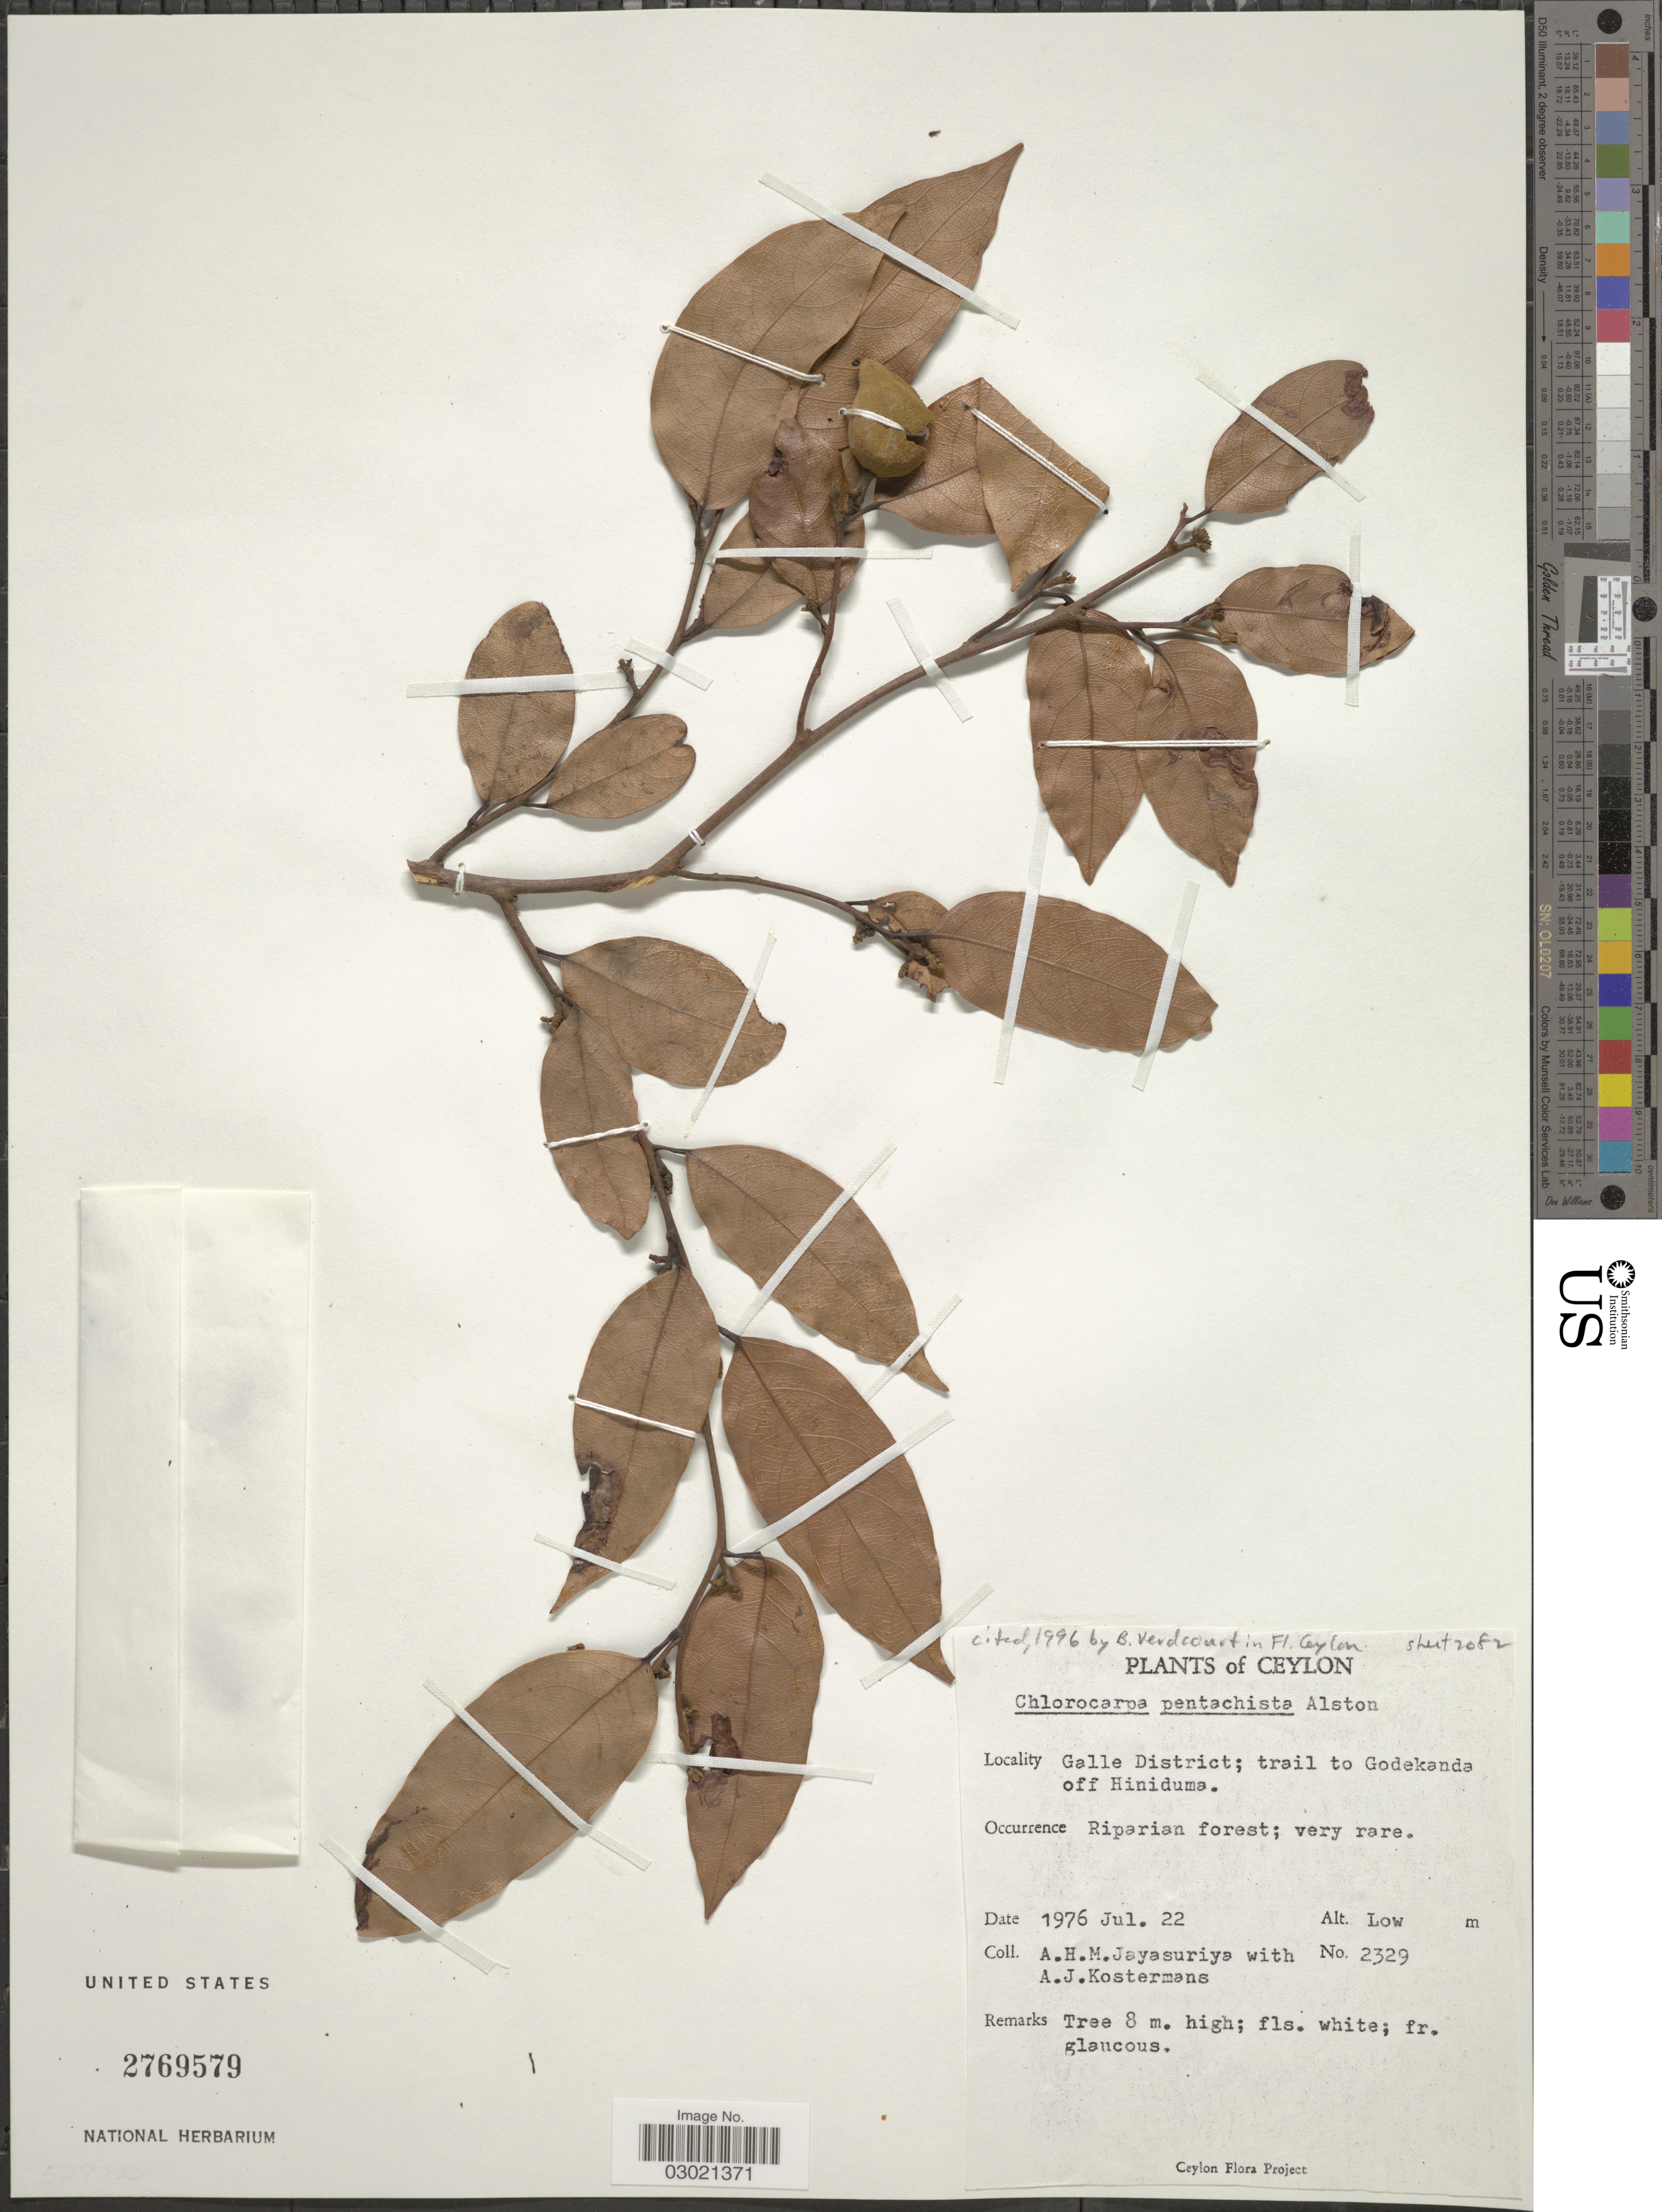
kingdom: Plantae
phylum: Tracheophyta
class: Magnoliopsida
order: Malpighiales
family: Achariaceae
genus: Chlorocarpa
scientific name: Chlorocarpa pentaschista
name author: Alston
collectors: A. H. Jayasuriya & A. J. G. Kostermans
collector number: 2329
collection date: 1976-07-22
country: Sri Lanka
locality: Ceylon. Galle District; trail to Godekanda off Hiniduma.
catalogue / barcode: US 2769579